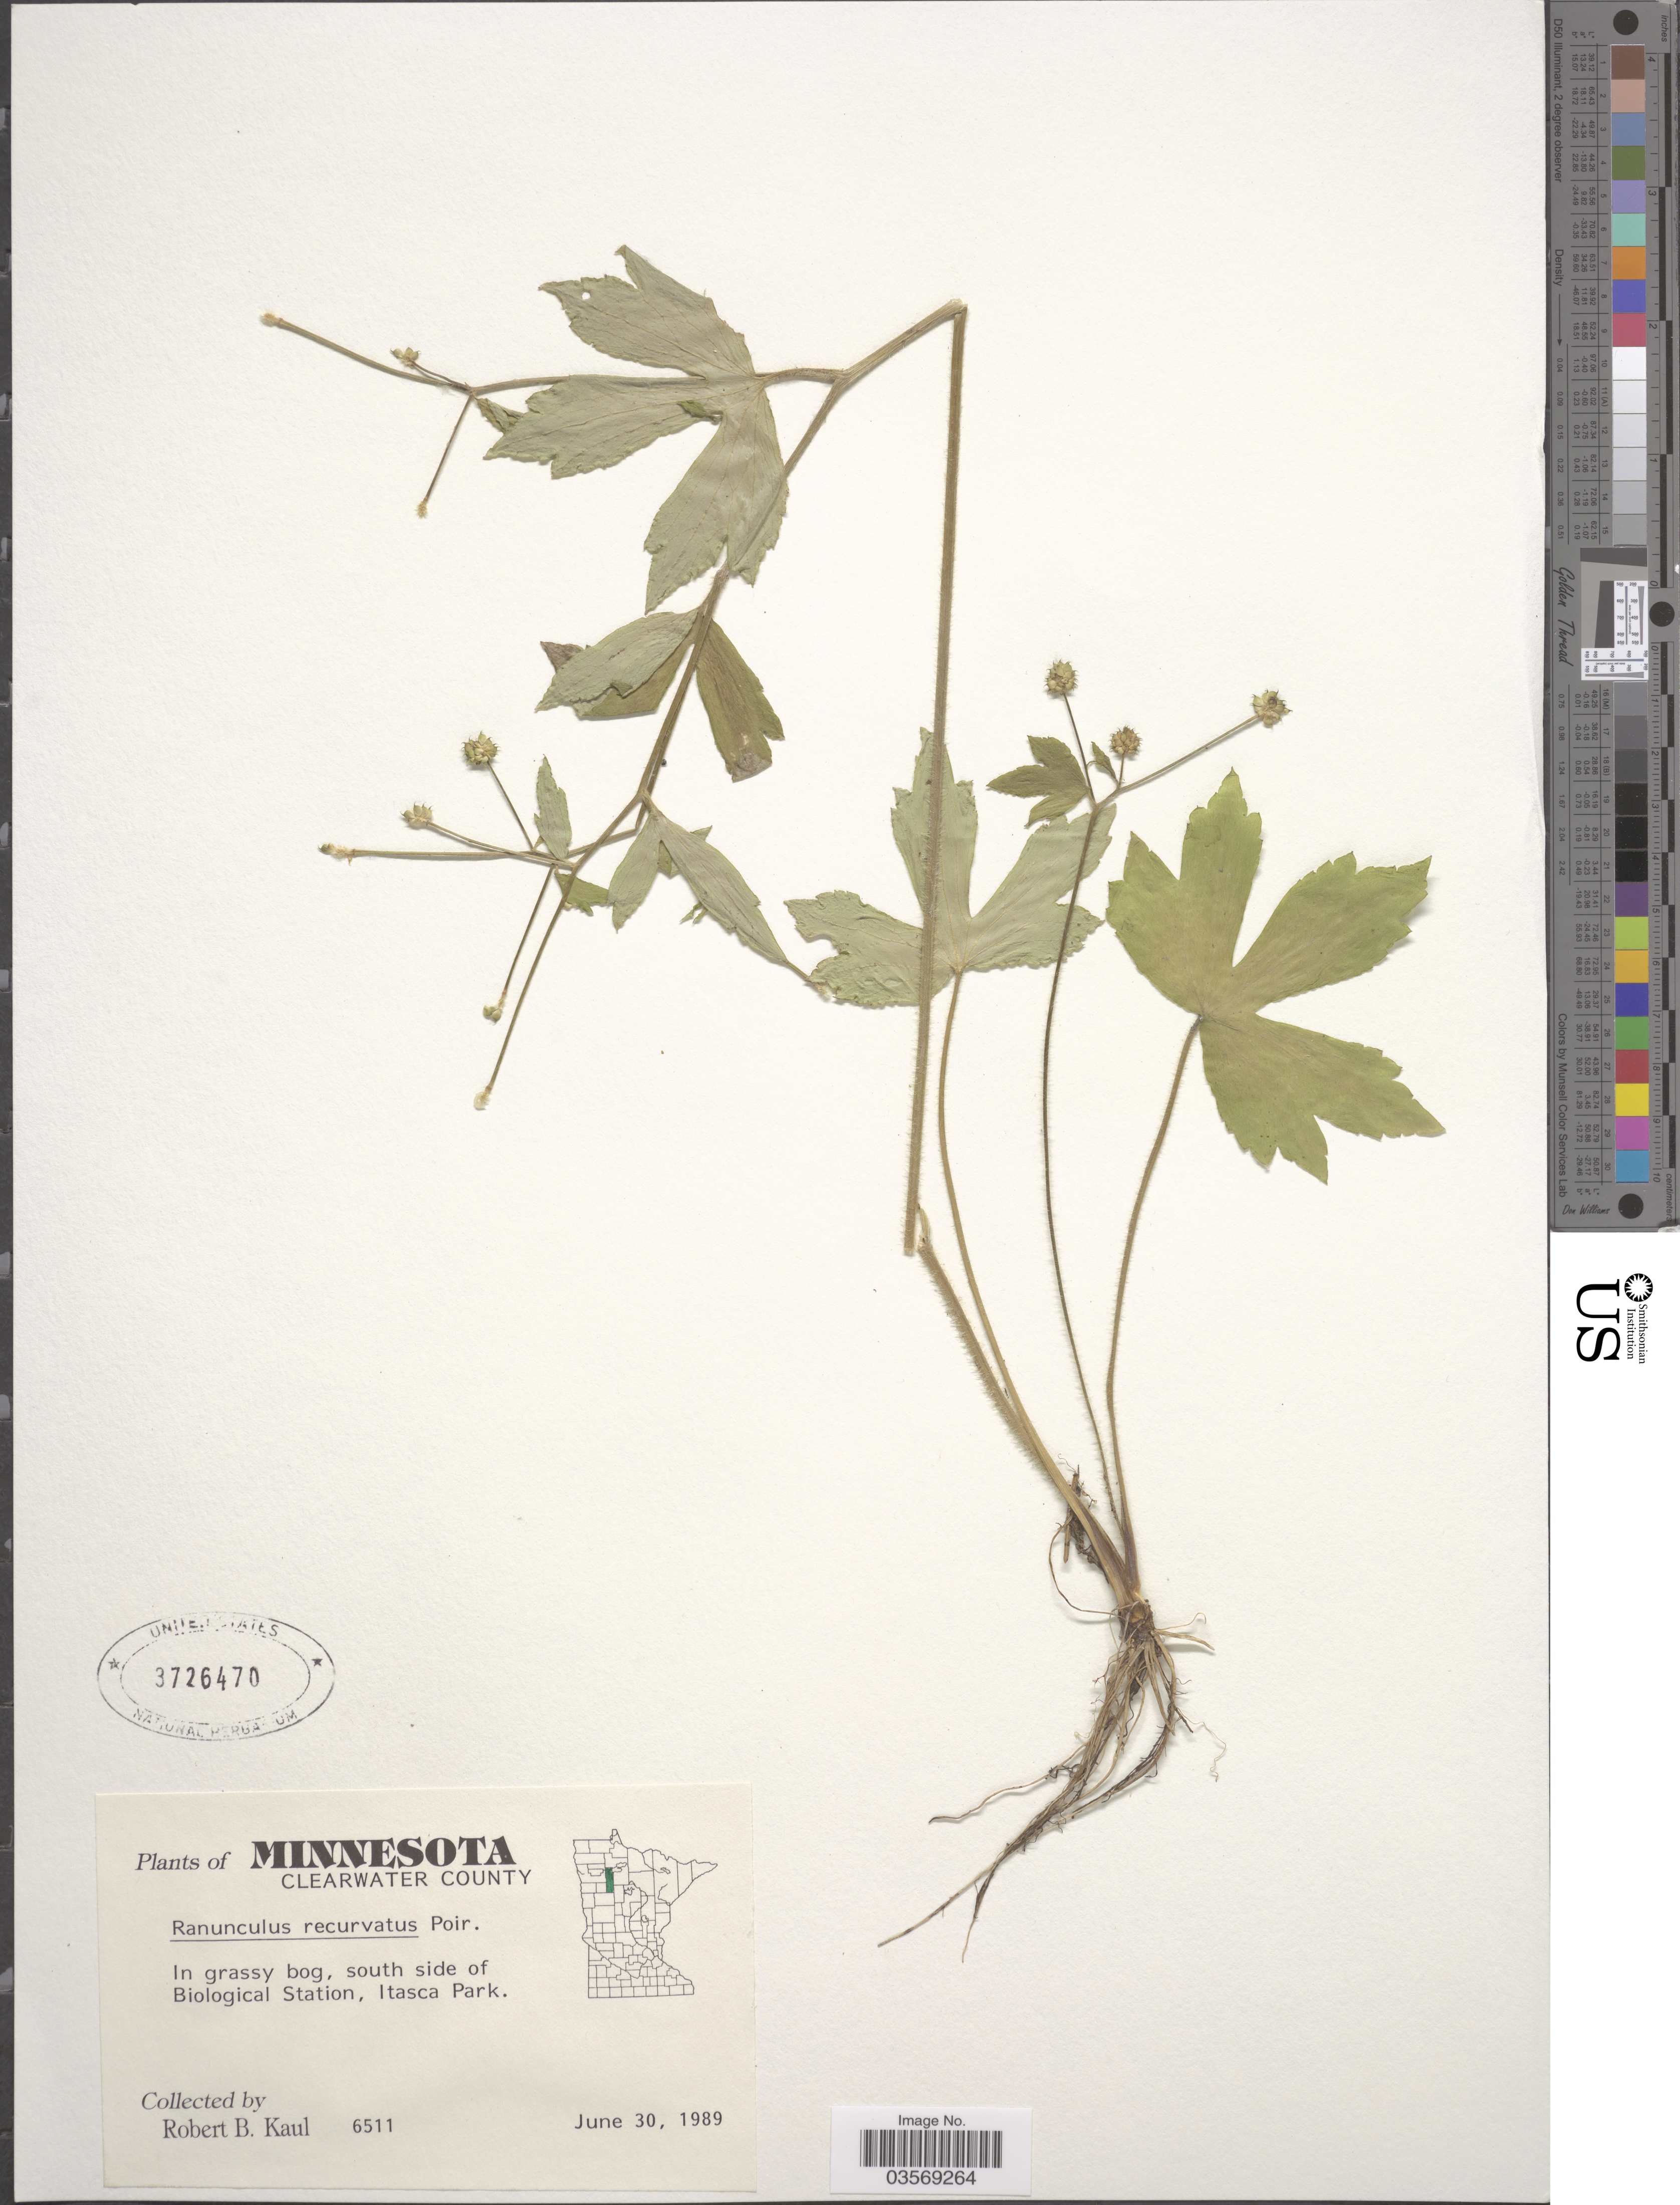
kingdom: Plantae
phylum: Tracheophyta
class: Magnoliopsida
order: Ranunculales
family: Ranunculaceae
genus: Ranunculus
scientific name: Ranunculus recurvatus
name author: Poir.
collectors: R. Kaul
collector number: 6511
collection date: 1989-06-30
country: United States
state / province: Minnesota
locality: Clearwater County. South side of Biological Station, Itasca Park.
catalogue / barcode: US 3726470